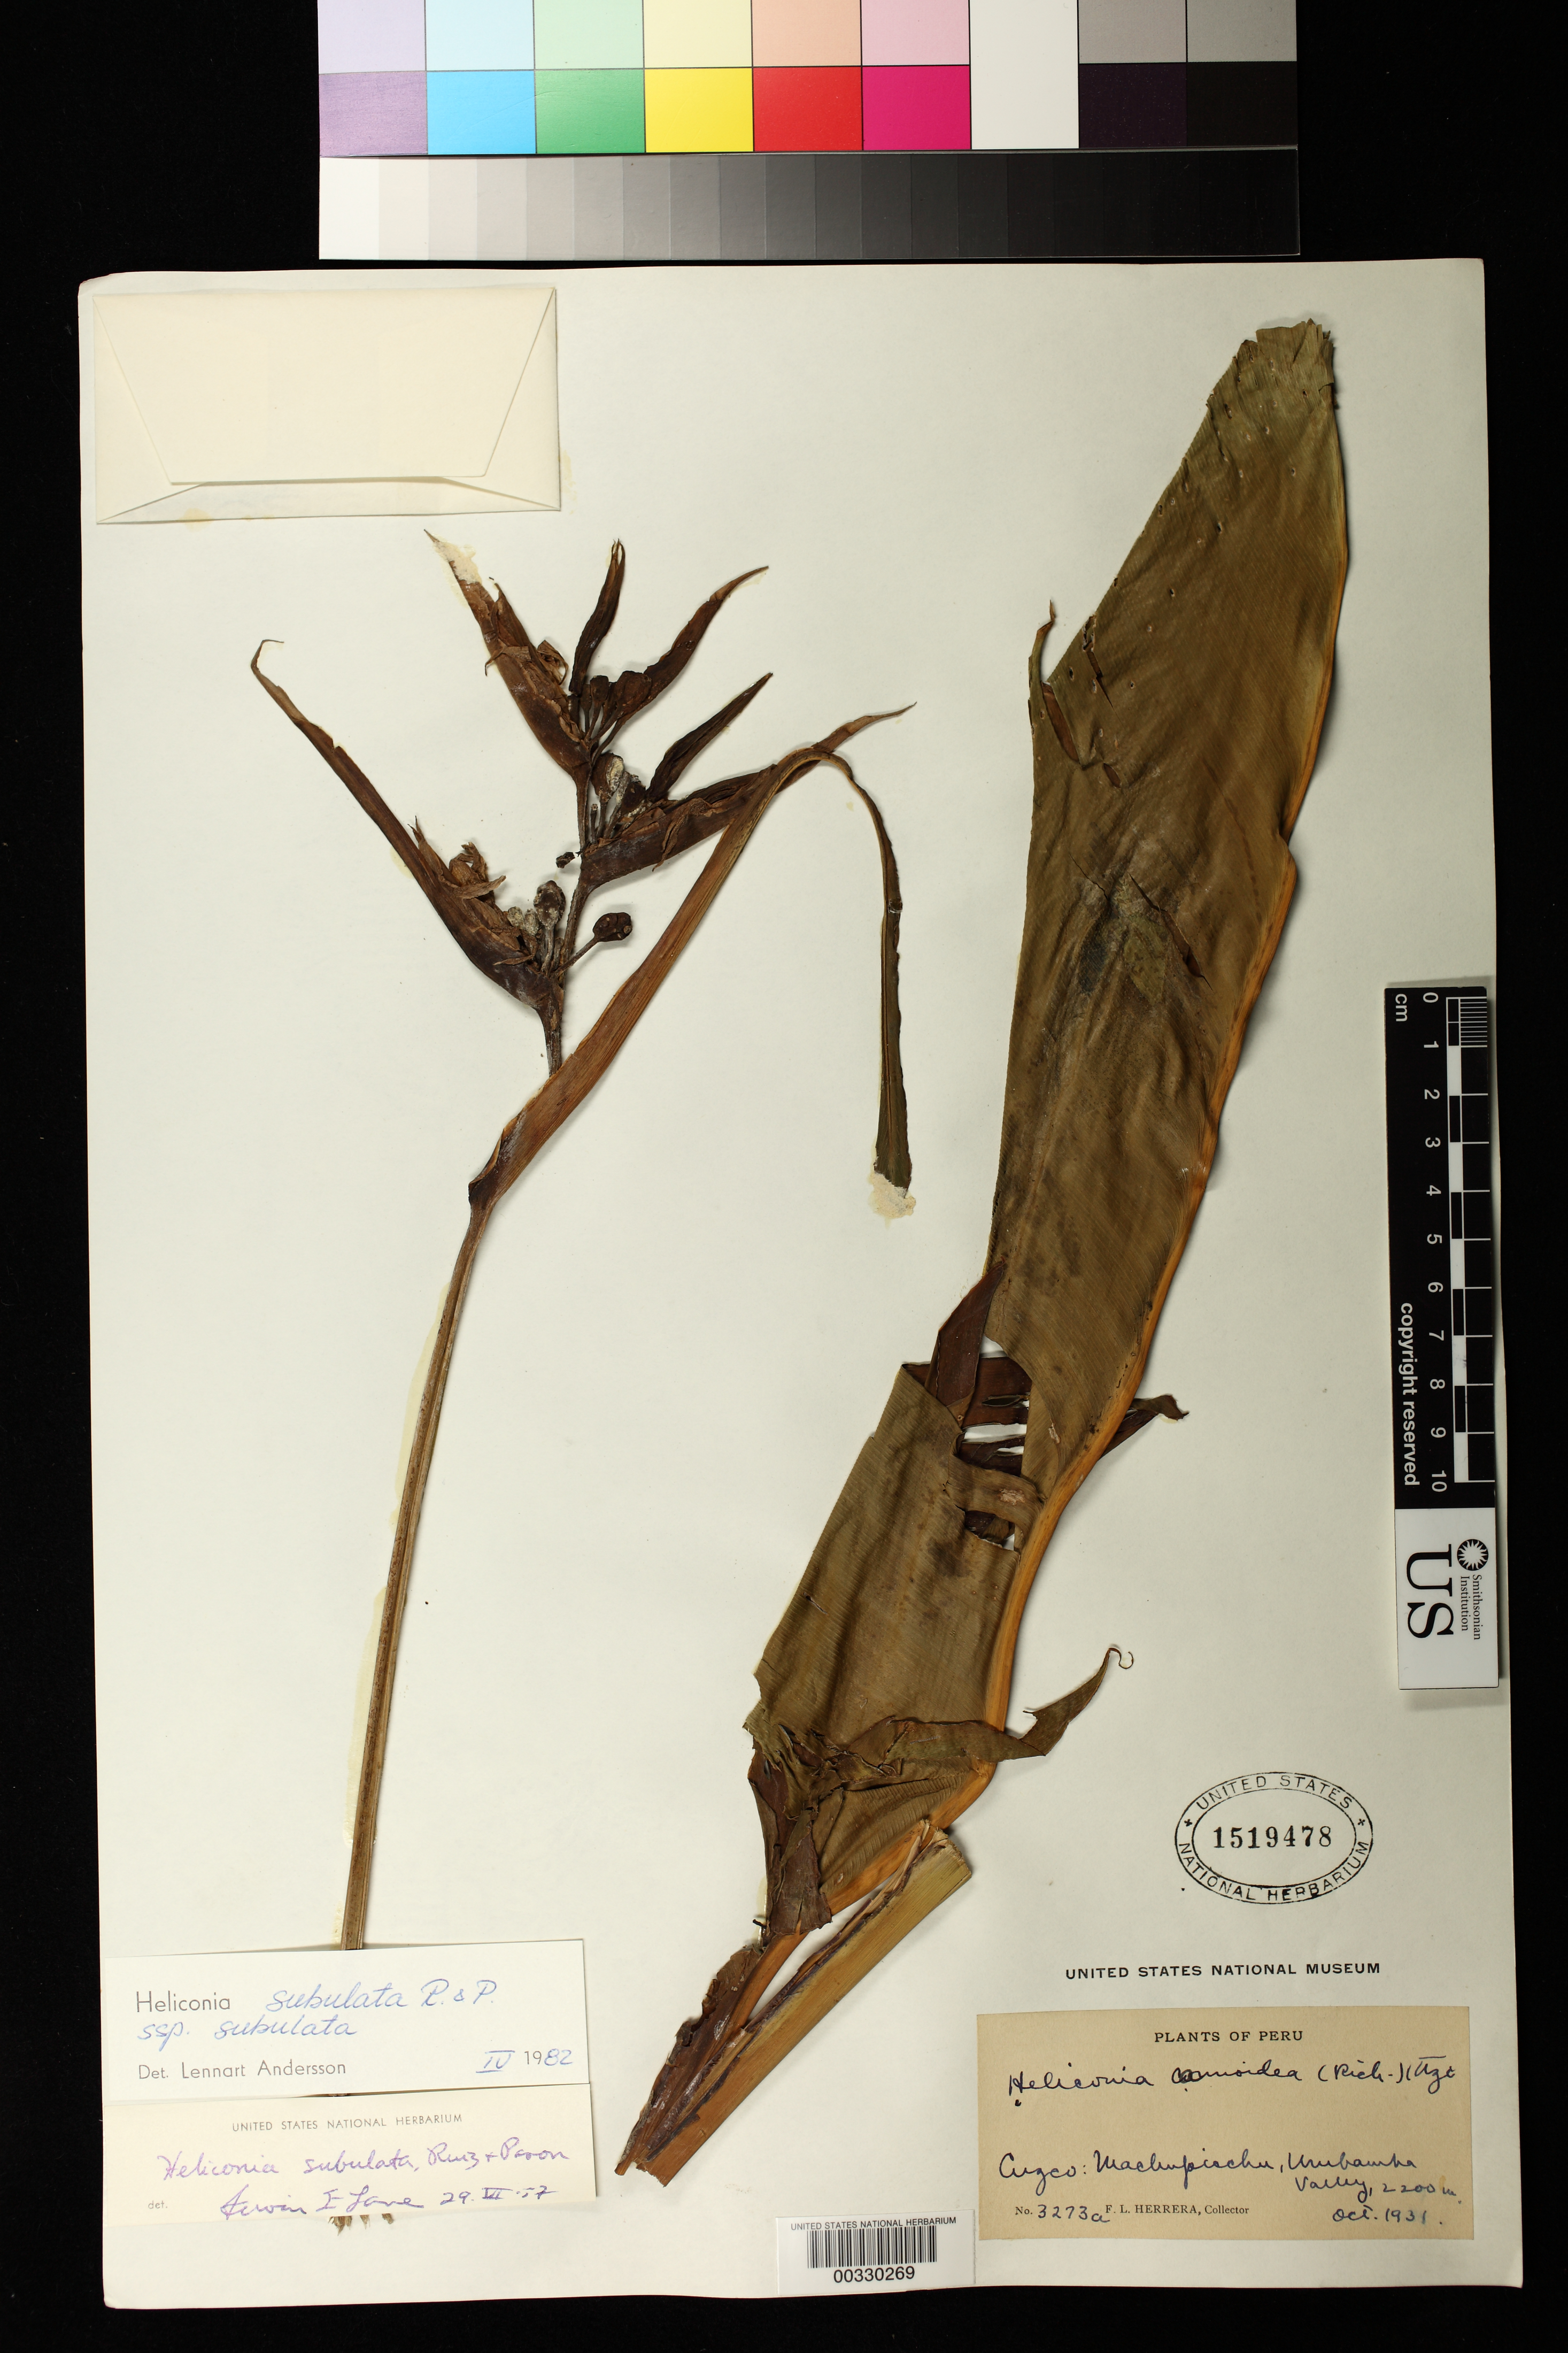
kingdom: Plantae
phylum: Tracheophyta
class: Liliopsida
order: Zingiberales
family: Heliconiaceae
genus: Heliconia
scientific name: Heliconia subulata subsp. subulata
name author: Ruiz & Pav.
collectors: F. L. Herrera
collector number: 3273a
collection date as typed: Oct 1931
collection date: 1931-10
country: Peru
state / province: Cusco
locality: Machupicchu, Urubamba Valley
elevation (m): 2200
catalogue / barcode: US 1519478